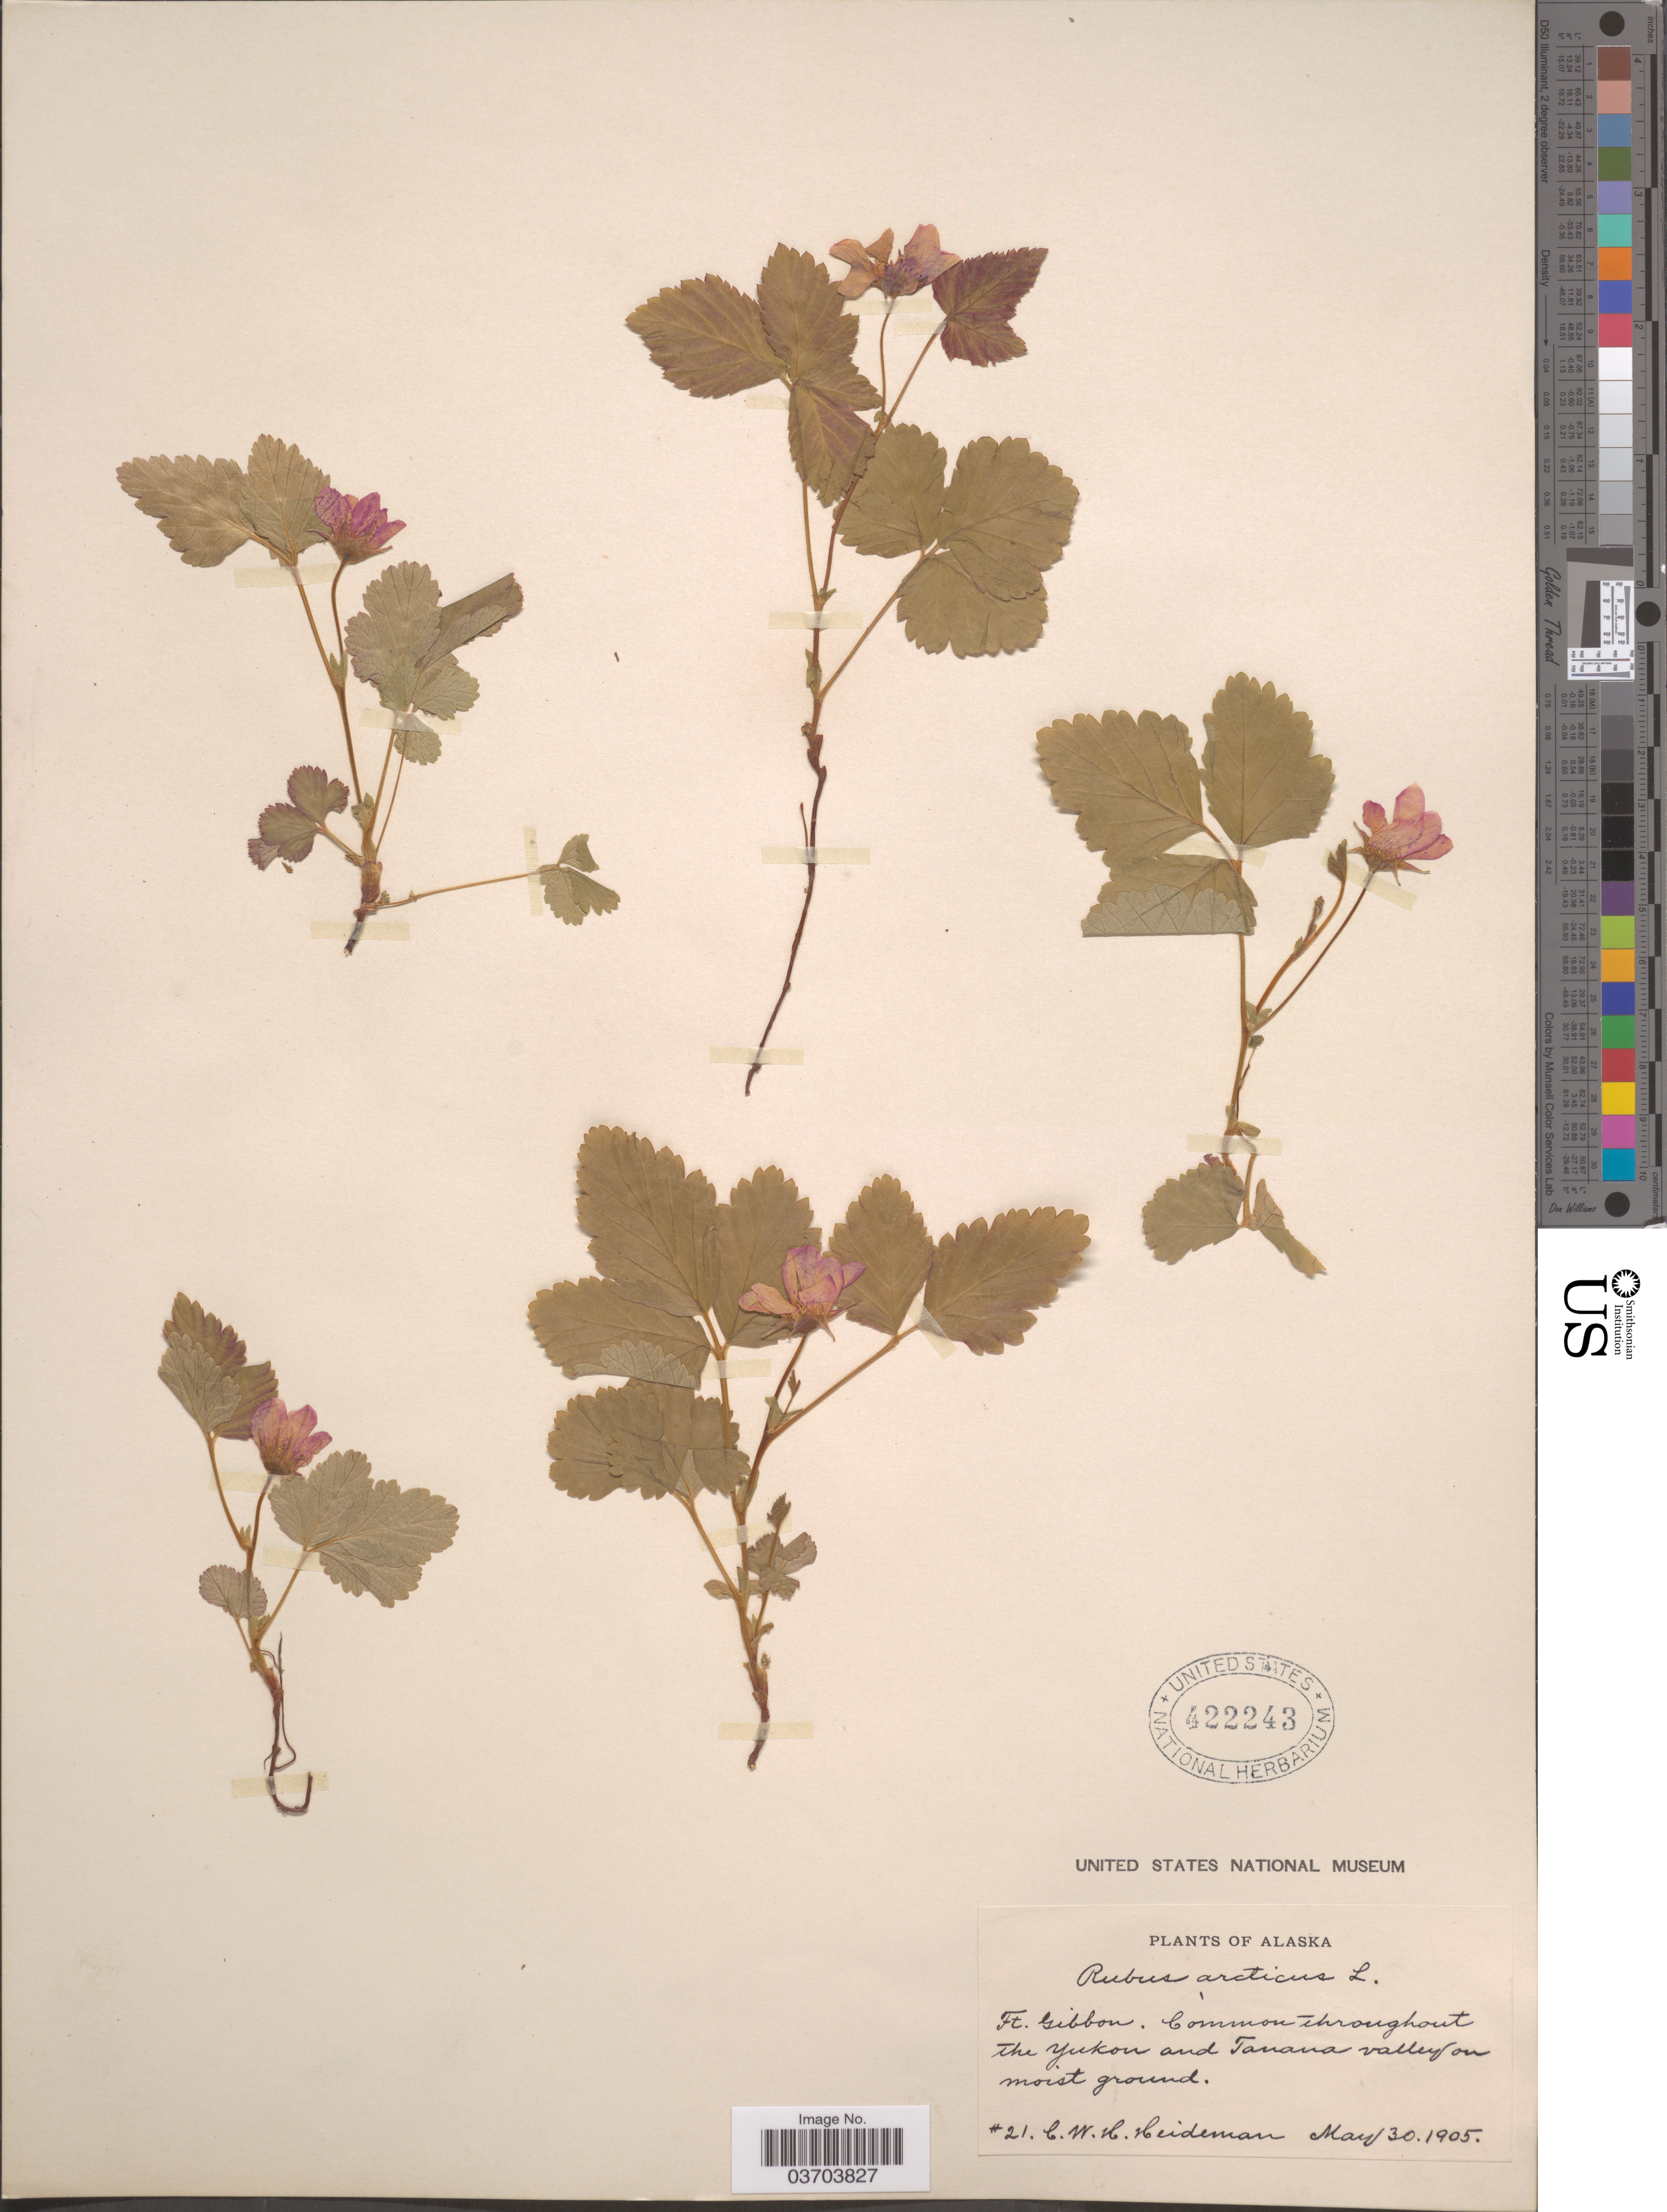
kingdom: Plantae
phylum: Tracheophyta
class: Magnoliopsida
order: Rosales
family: Rosaceae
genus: Rubus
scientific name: Rubus acaulis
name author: Michx.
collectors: C. Heideman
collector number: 21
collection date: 1905-05-30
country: United States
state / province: Alaska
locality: Ft. Gibbon. Common throughout the Yukon and Tanana Valley on moist ground.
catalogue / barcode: US 422243